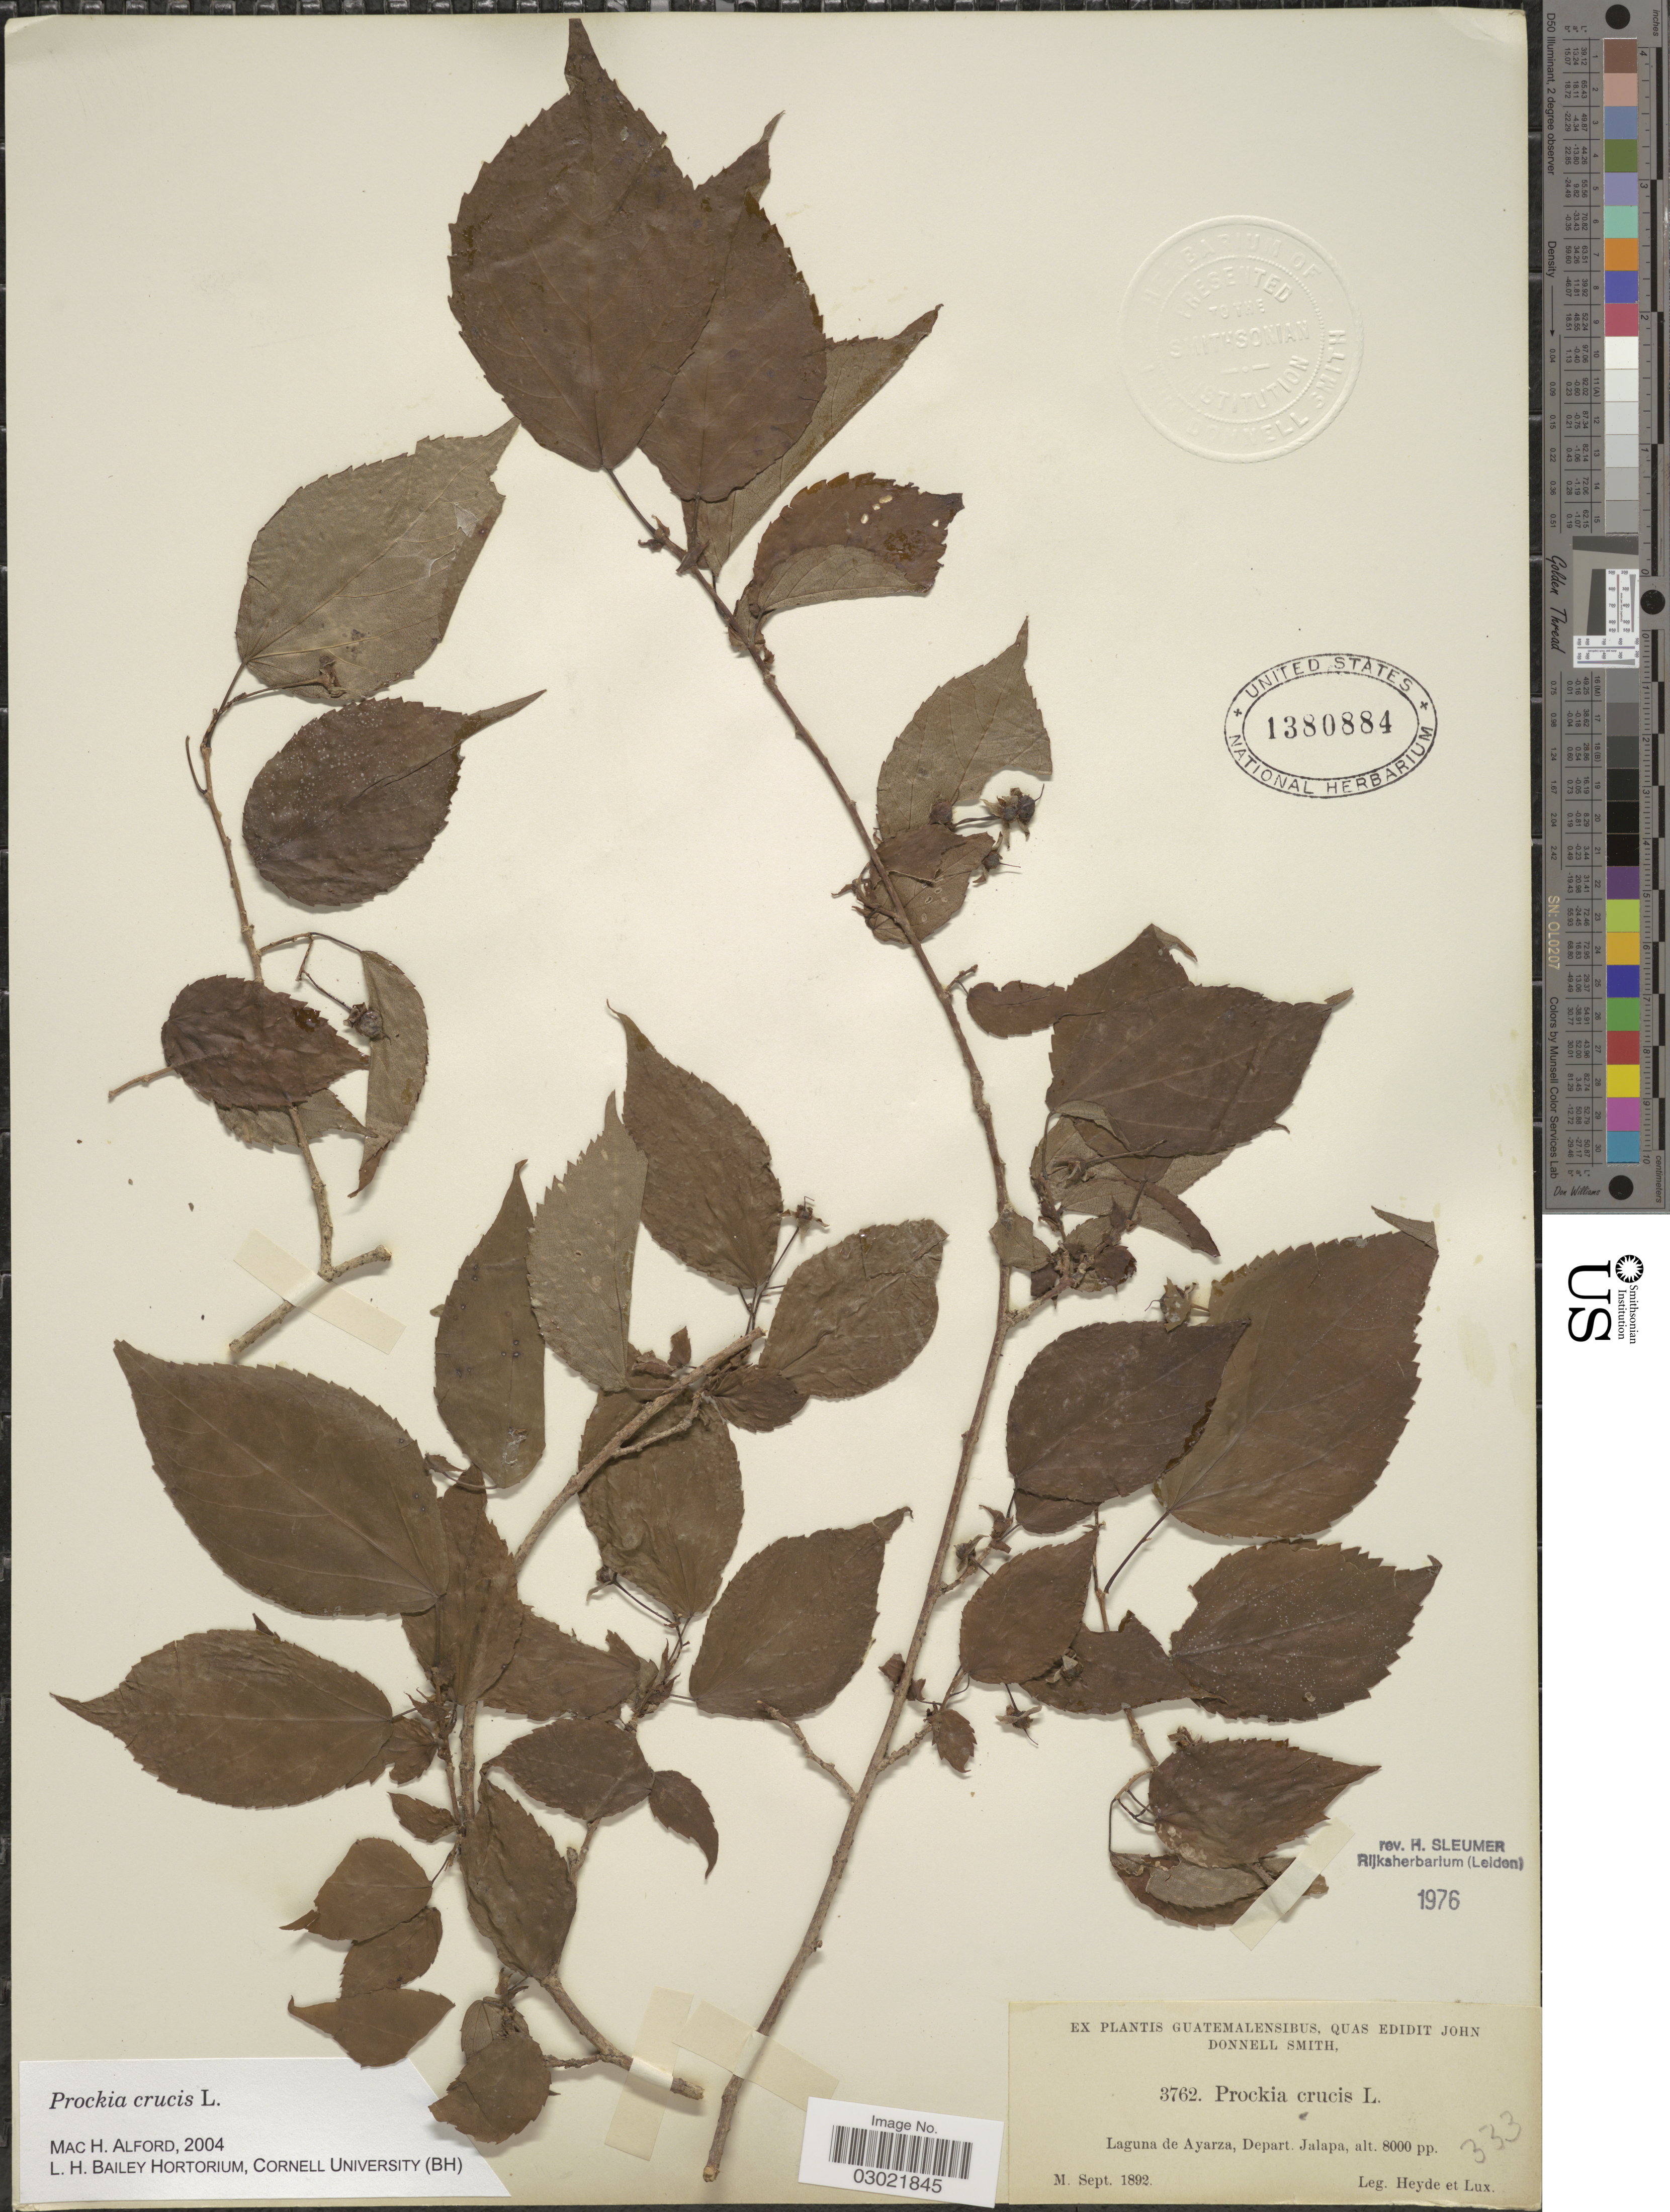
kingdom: Plantae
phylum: Tracheophyta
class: Magnoliopsida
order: Malpighiales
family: Salicaceae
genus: Prockia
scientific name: Prockia crucis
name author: P. Browne ex L.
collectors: Heyde & Lux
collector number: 3762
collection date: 1892-09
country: Guatemala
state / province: Jalapa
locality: Laguna de Ayarza, Depart. Jalapa.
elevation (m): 2438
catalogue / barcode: US 1380884